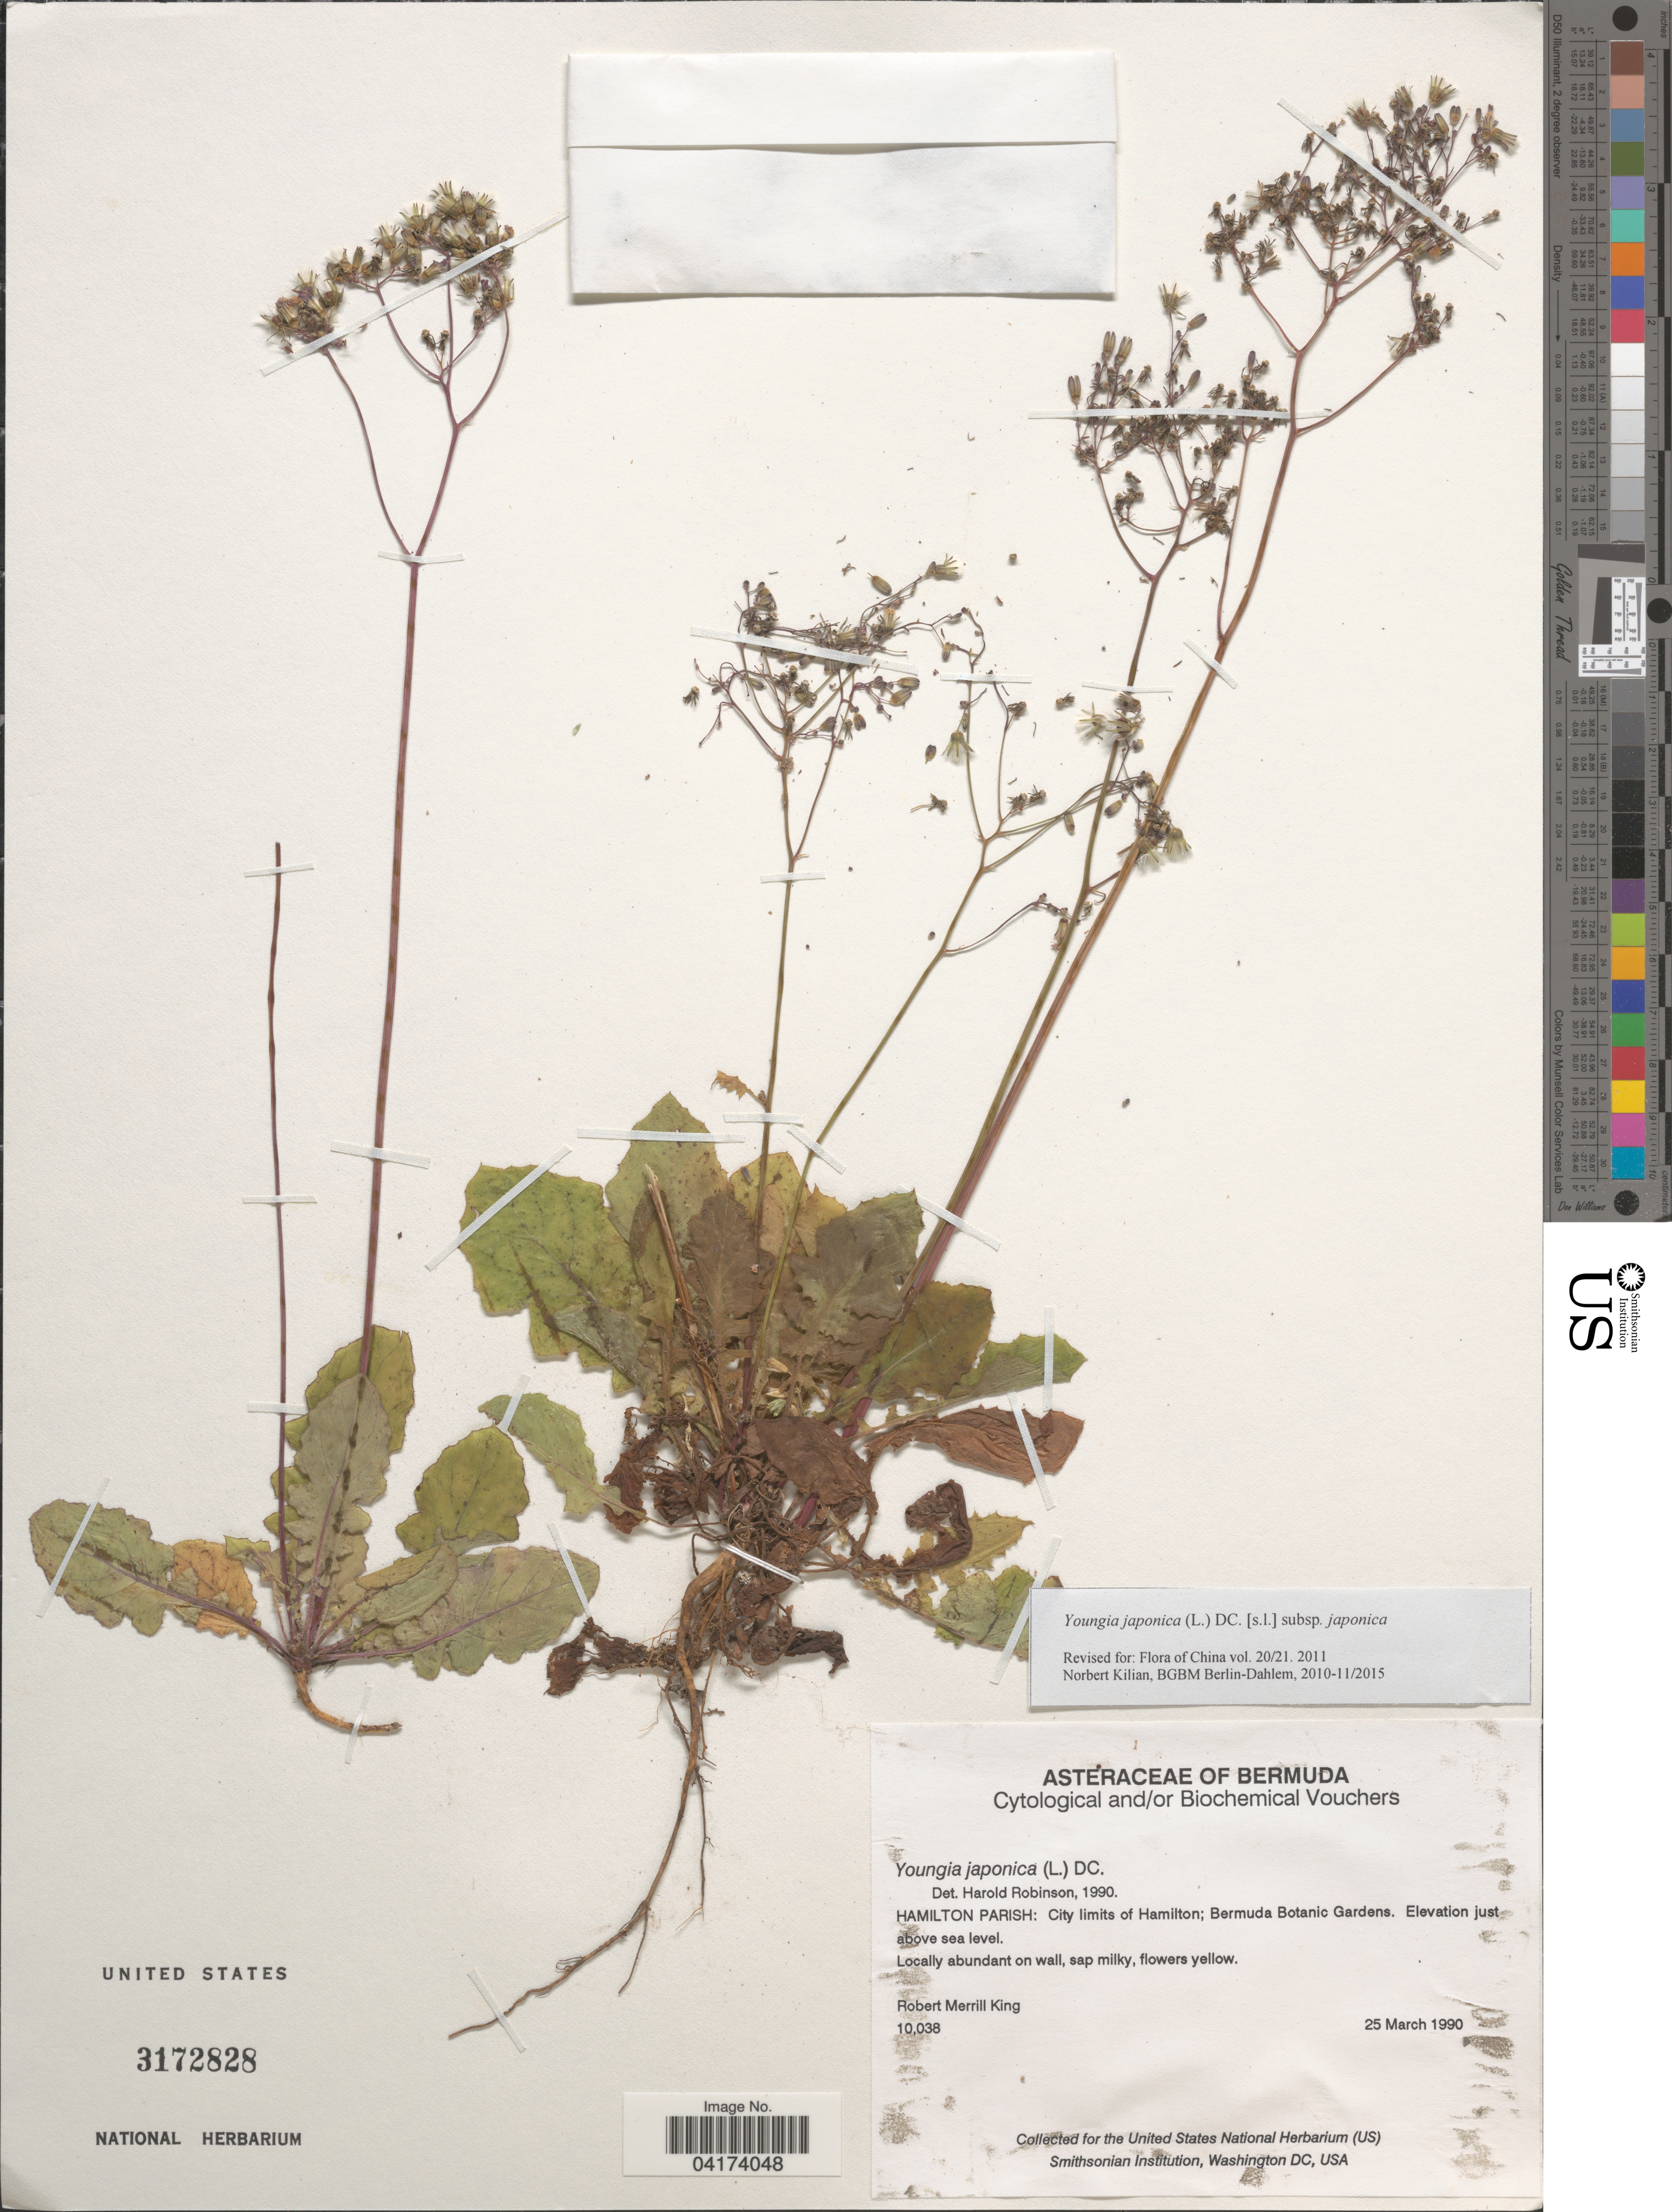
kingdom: Plantae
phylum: Tracheophyta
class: Magnoliopsida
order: Asterales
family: Asteraceae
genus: Youngia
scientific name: Youngia japonica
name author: (L.) DC.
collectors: R. M. King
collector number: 10038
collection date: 1990-03-25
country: Bermuda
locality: Hamilton Parish: City limits of Hamilton; Bermuda Botanic Gardens.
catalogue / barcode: US 3172828